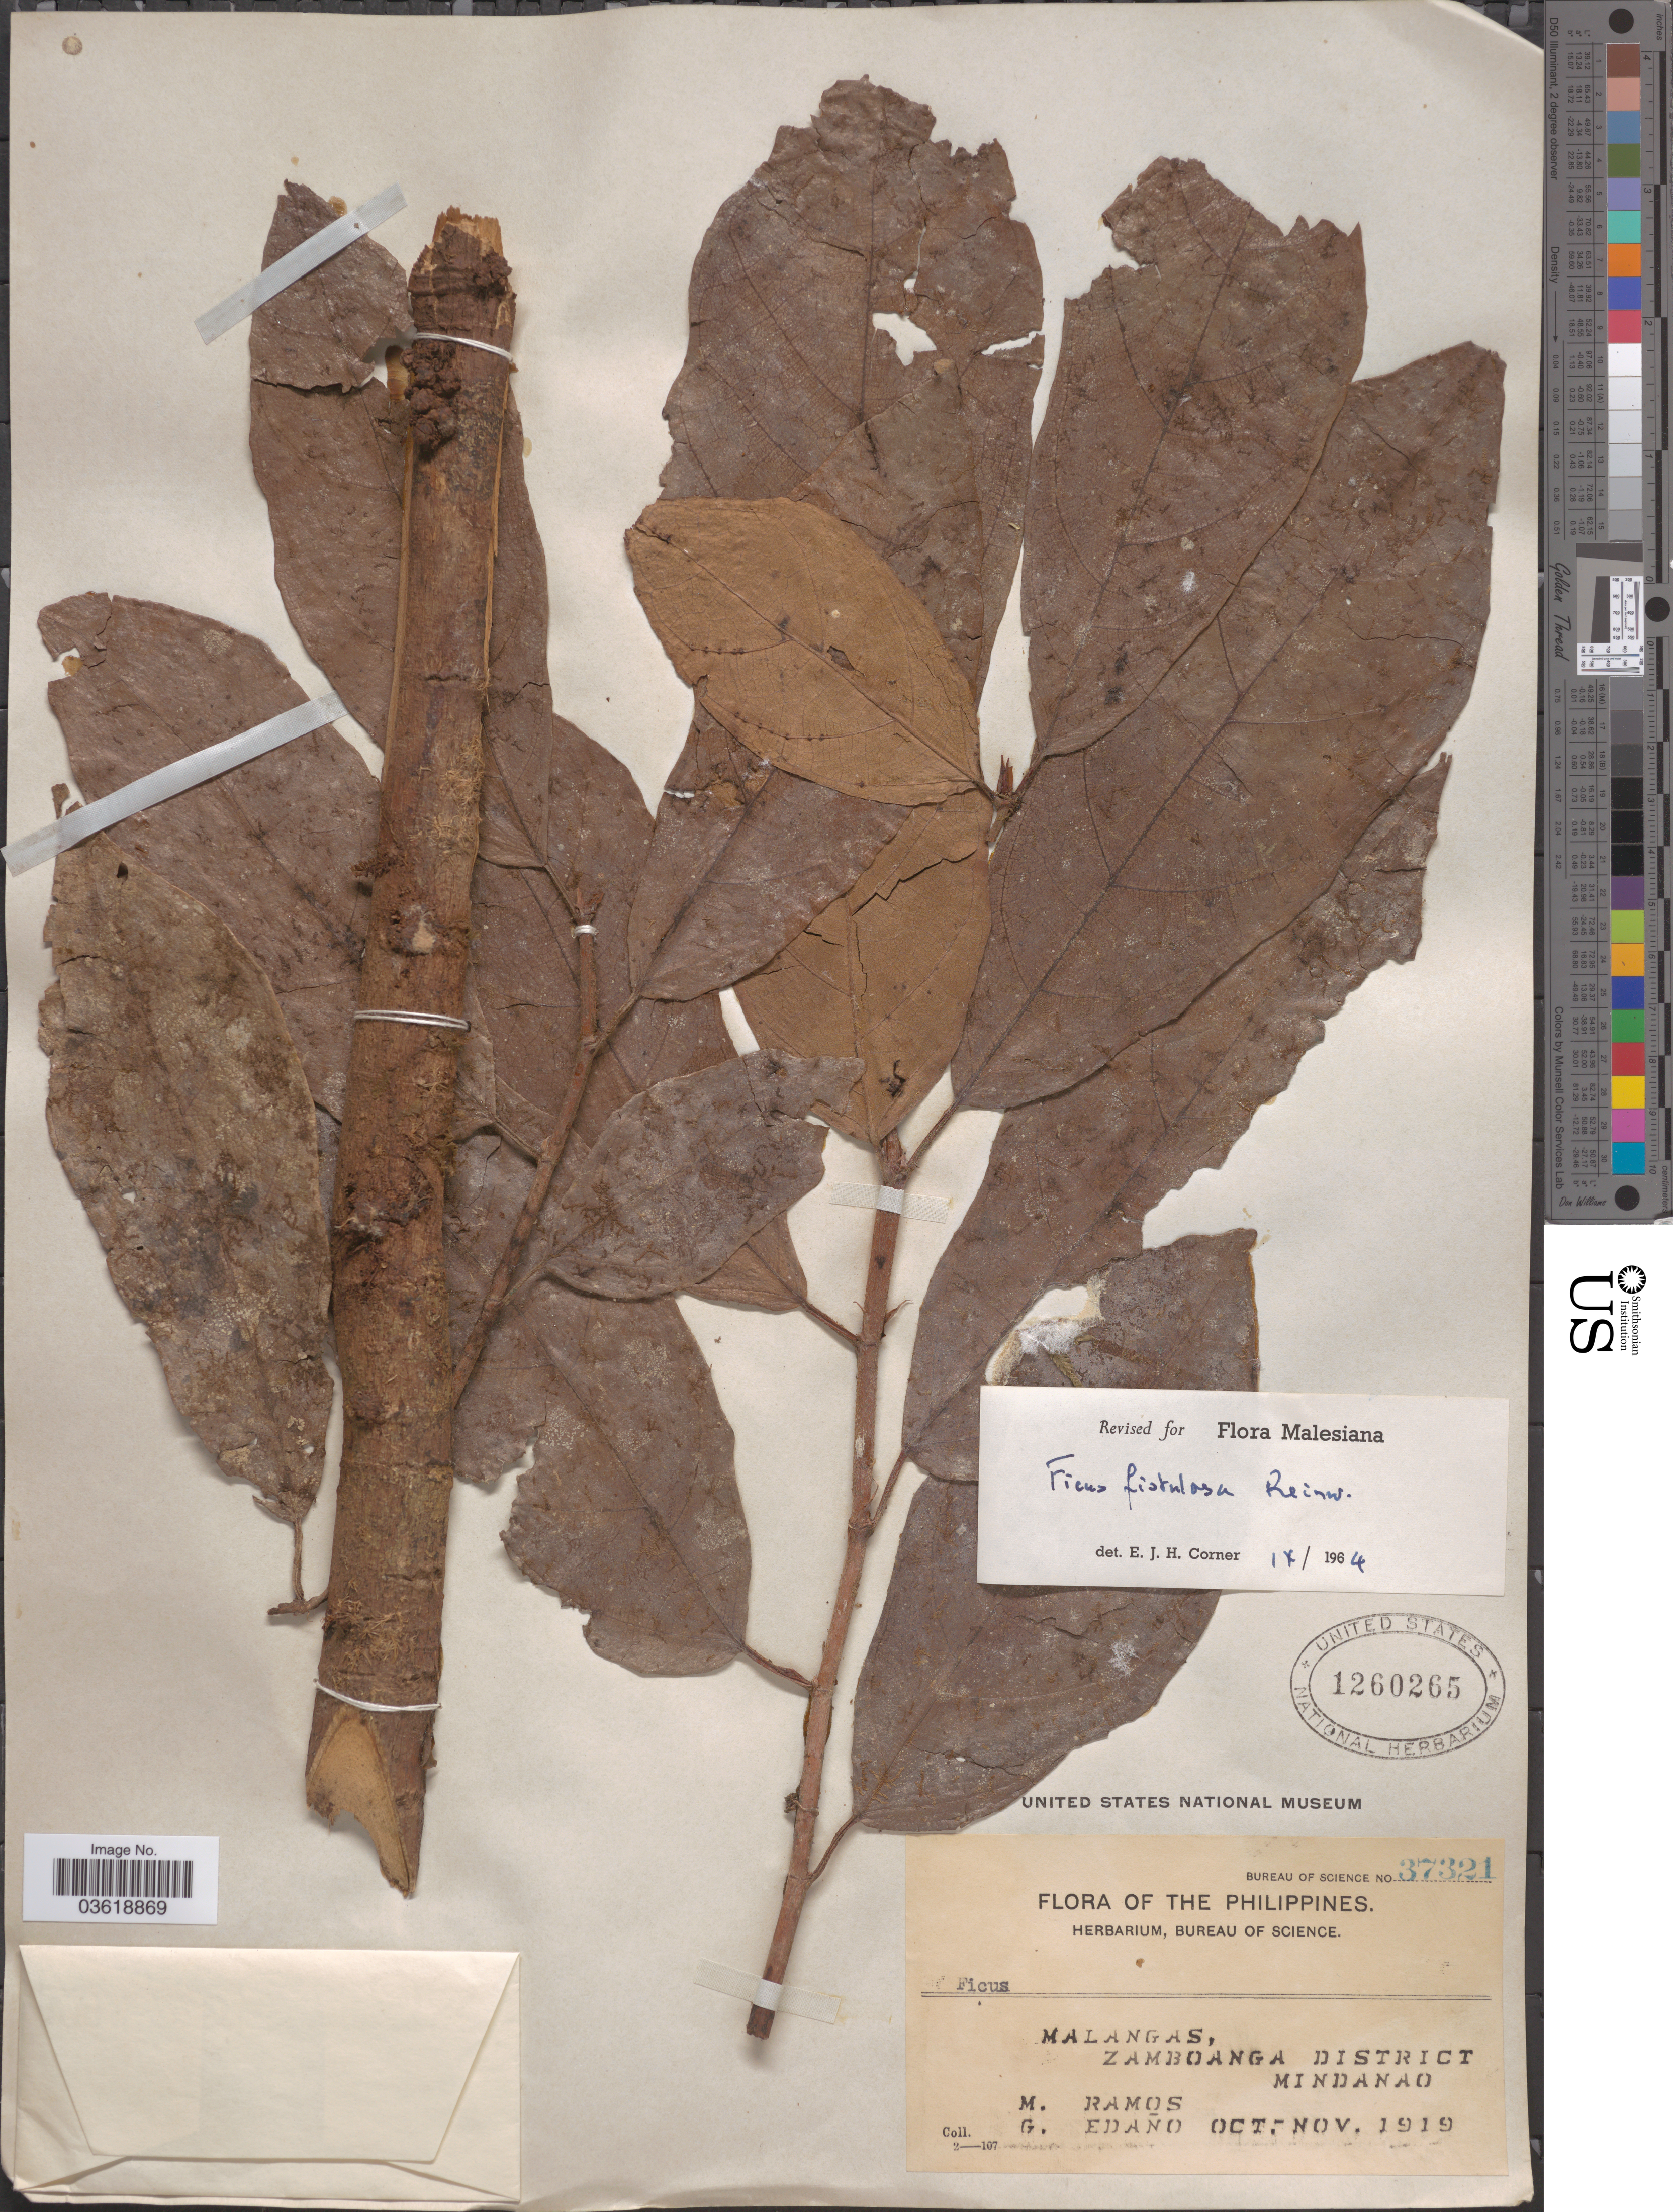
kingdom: Plantae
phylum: Tracheophyta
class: Magnoliopsida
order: Rosales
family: Moraceae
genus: Ficus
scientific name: Ficus fistulosa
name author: Reinw. ex Blume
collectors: M. Ramos & G. Edaño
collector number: Bureau of Science 37321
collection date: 1919-10/1919-11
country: Philippines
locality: Malangas, Zamboanga District, Mindanao.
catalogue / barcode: US 1260265